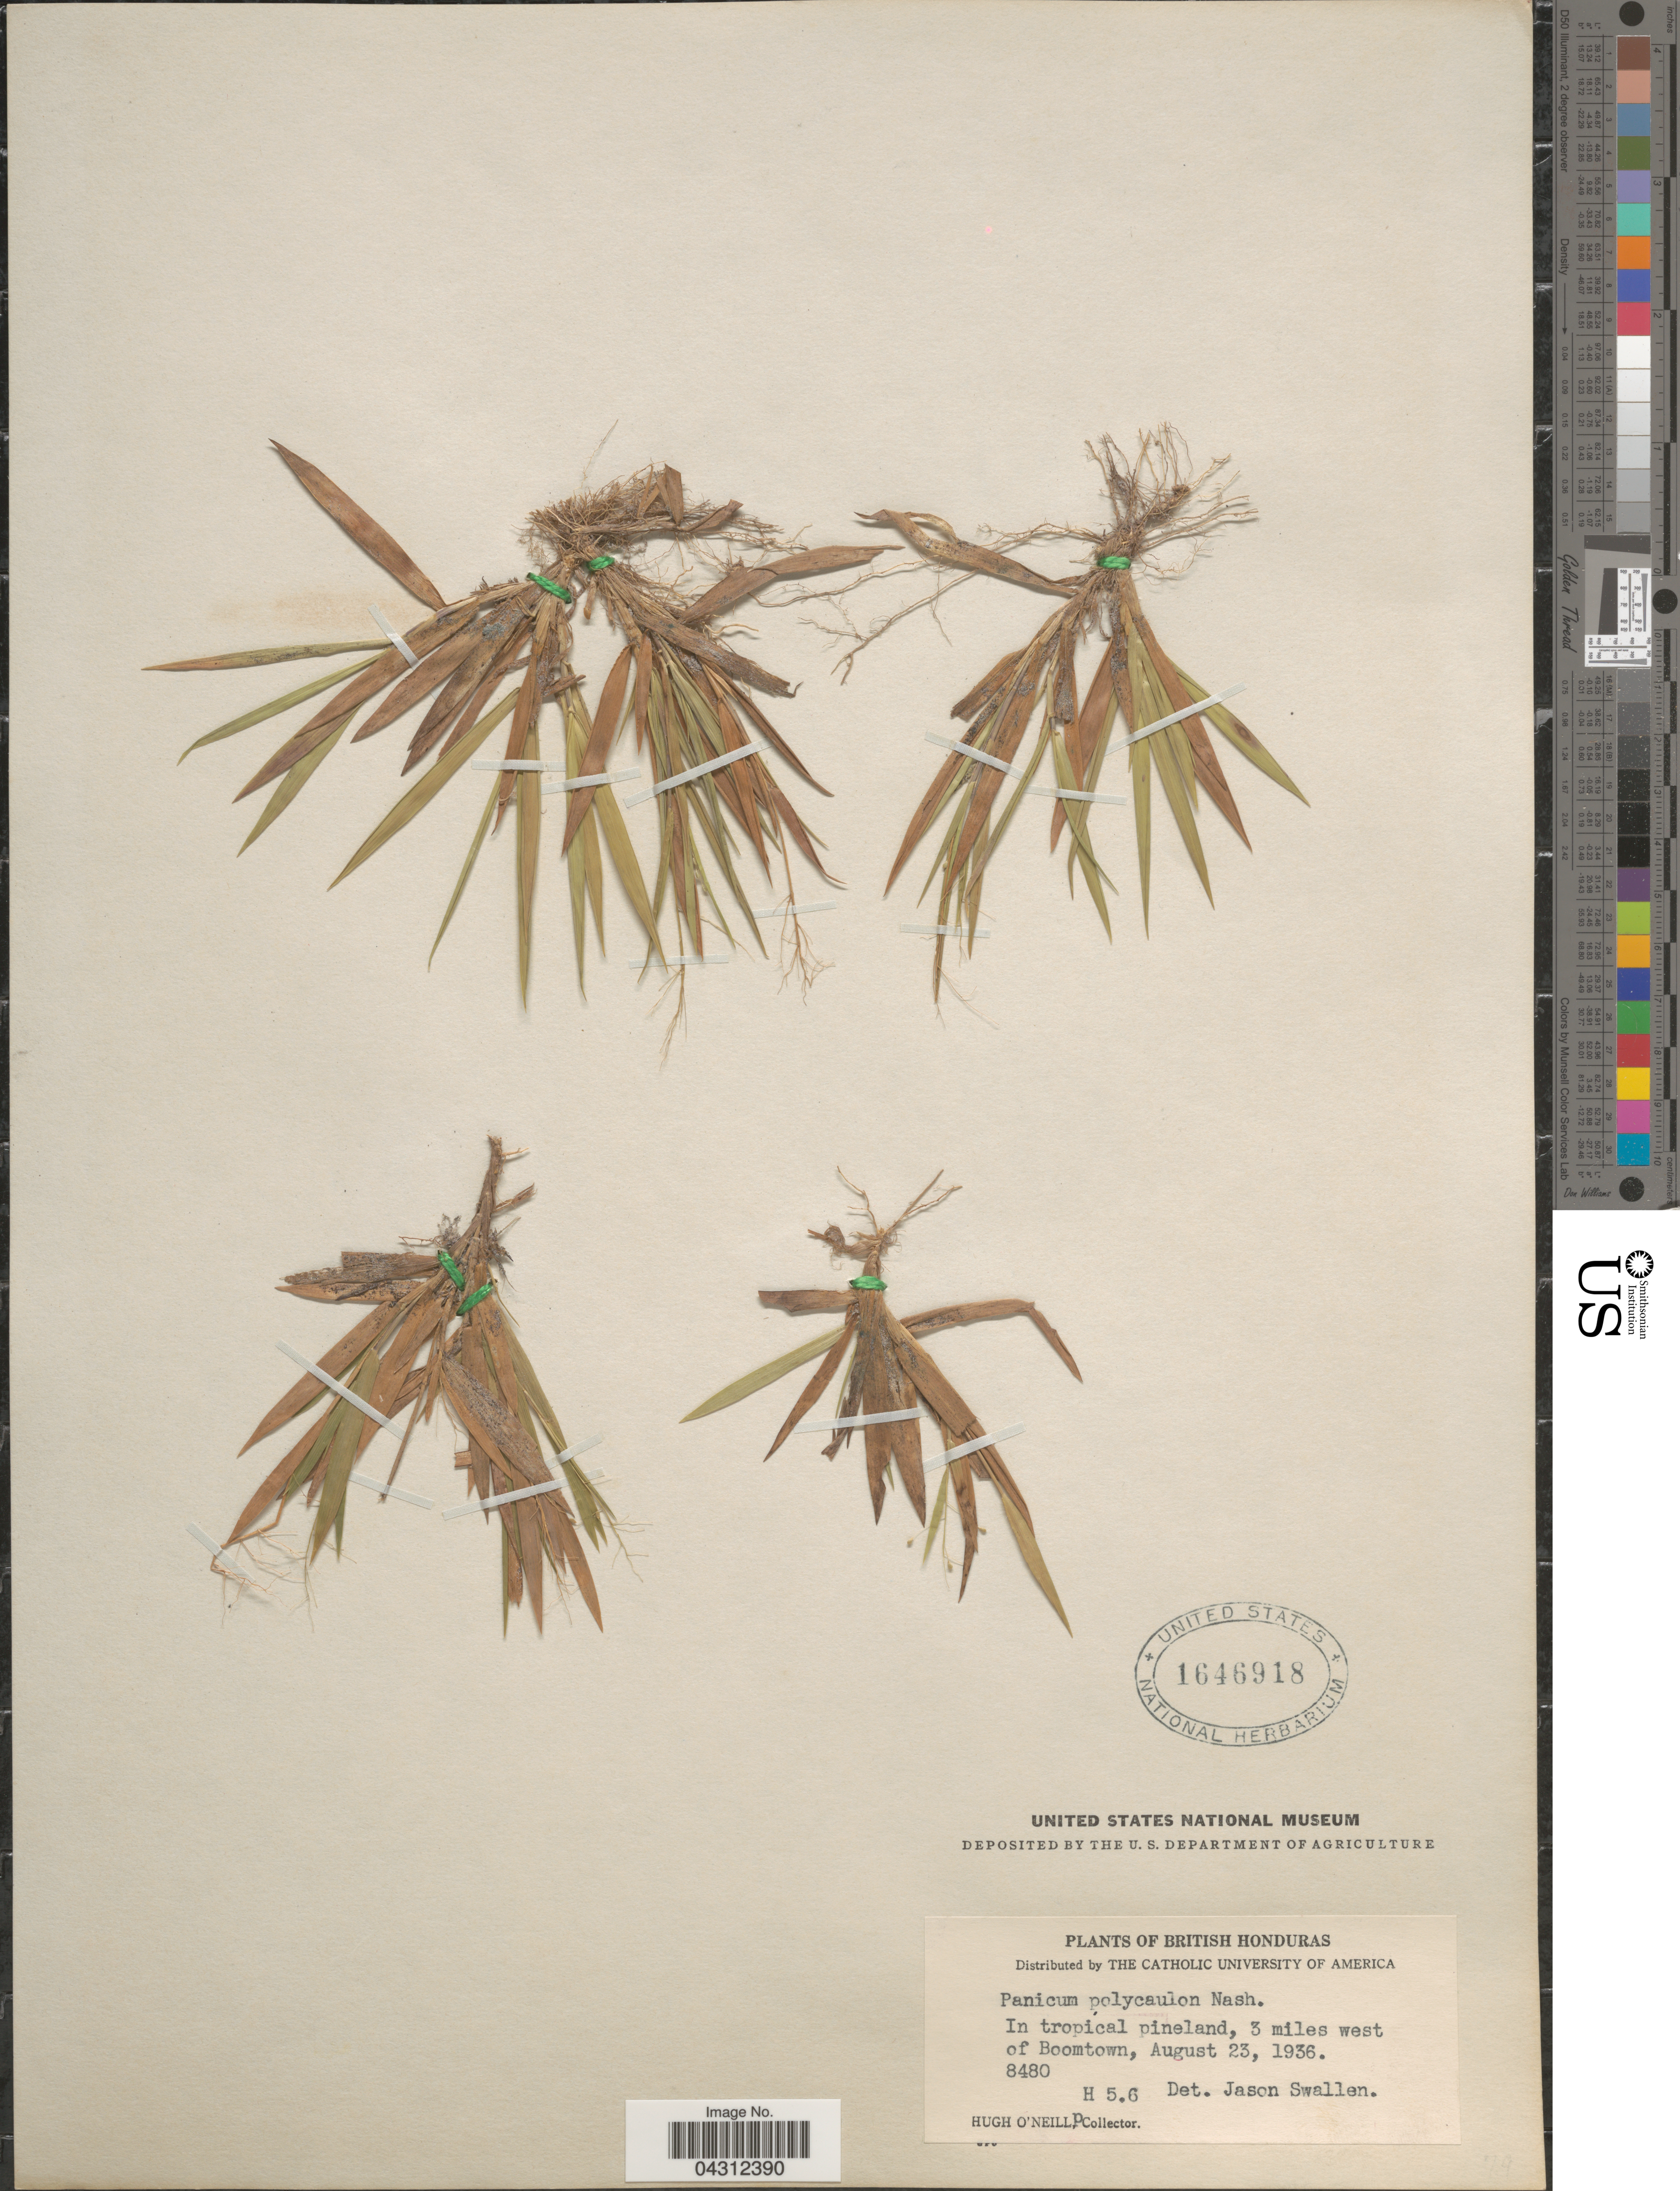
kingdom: Plantae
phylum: Tracheophyta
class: Liliopsida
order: Poales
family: Poaceae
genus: Dichanthelium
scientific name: Dichanthelium strigosum var. glabrescens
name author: (Griseb.) Freckmann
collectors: H. O'Neill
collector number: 8480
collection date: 1936-08-23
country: Belize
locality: British Honduras. In tropical pineland, 3 miles west of Boomtown.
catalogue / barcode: US 1646918